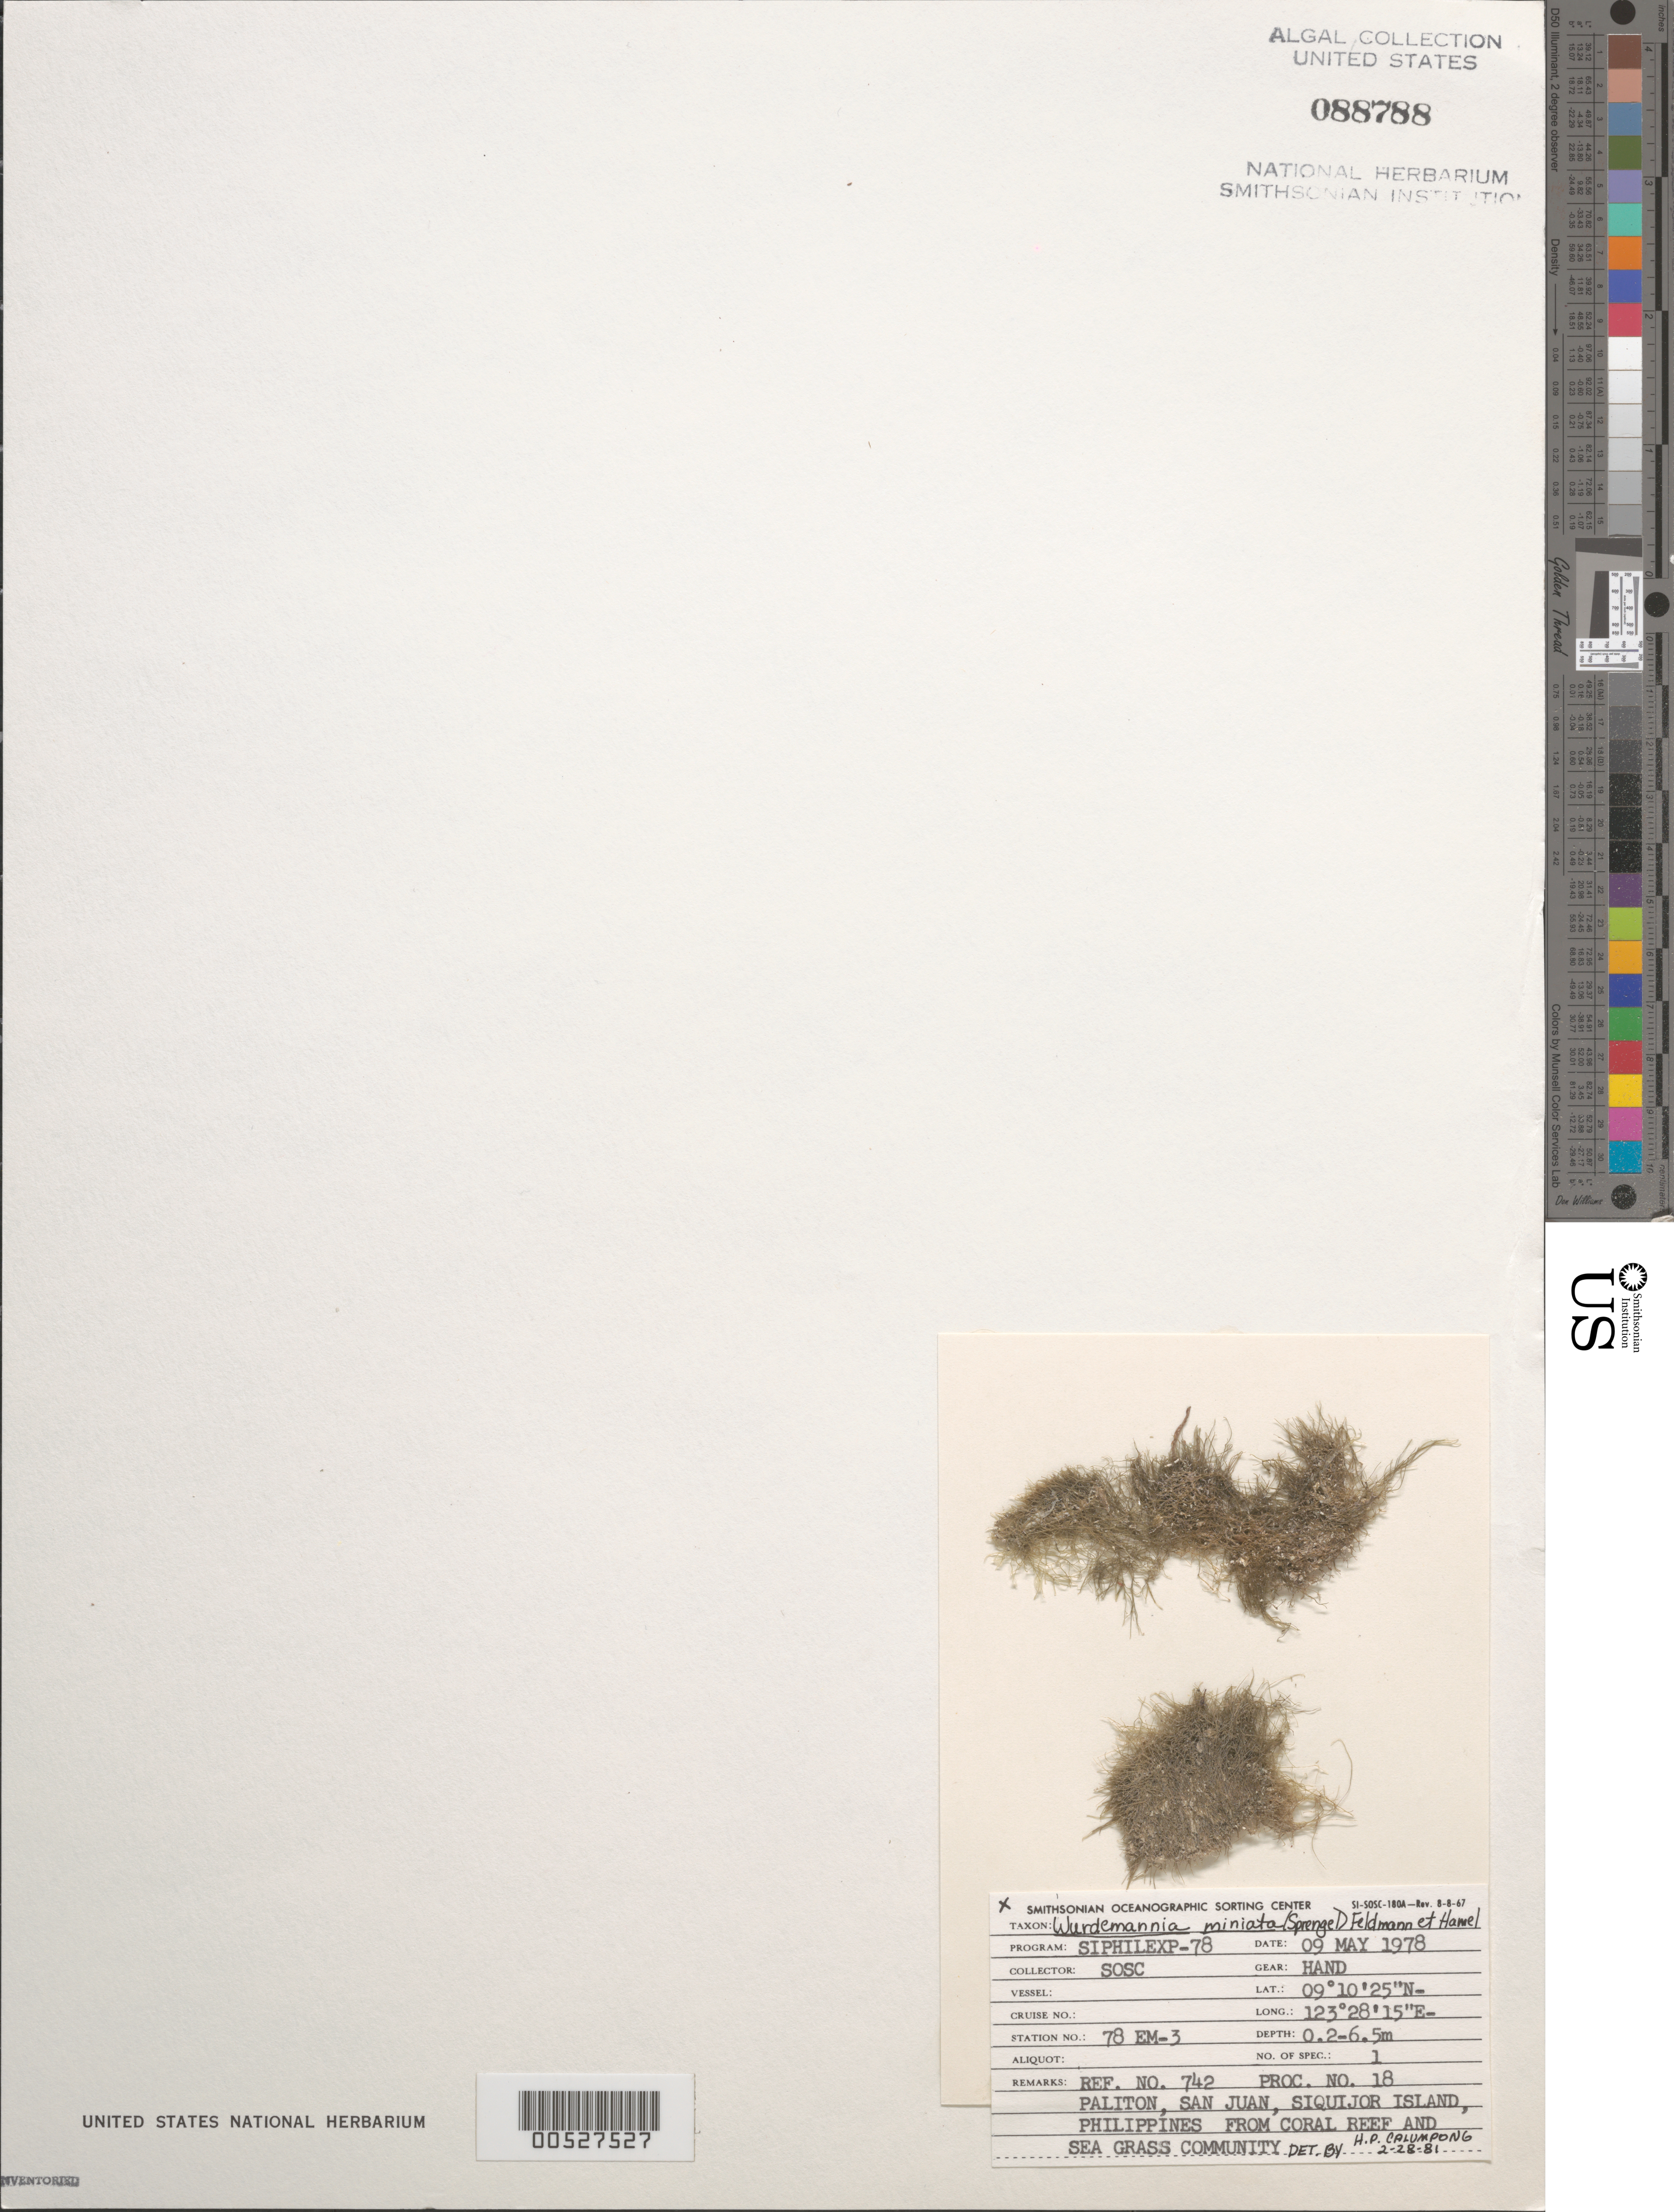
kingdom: Plantae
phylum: Rhodophyta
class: Florideophyceae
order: Gigartinales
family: Solieriaceae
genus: Wurdemannia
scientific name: Wurdemannia miniata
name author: (Spreng.) Feldmann & G. Hamel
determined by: Calumpong, H. P.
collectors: SOSC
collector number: Station 78 Em-3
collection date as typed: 09 May 1978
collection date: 1978-05-09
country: Philippines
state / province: Central Visayas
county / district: Siquijor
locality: Visayan. Paliton, san juan, siquijor island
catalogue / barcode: US 88788